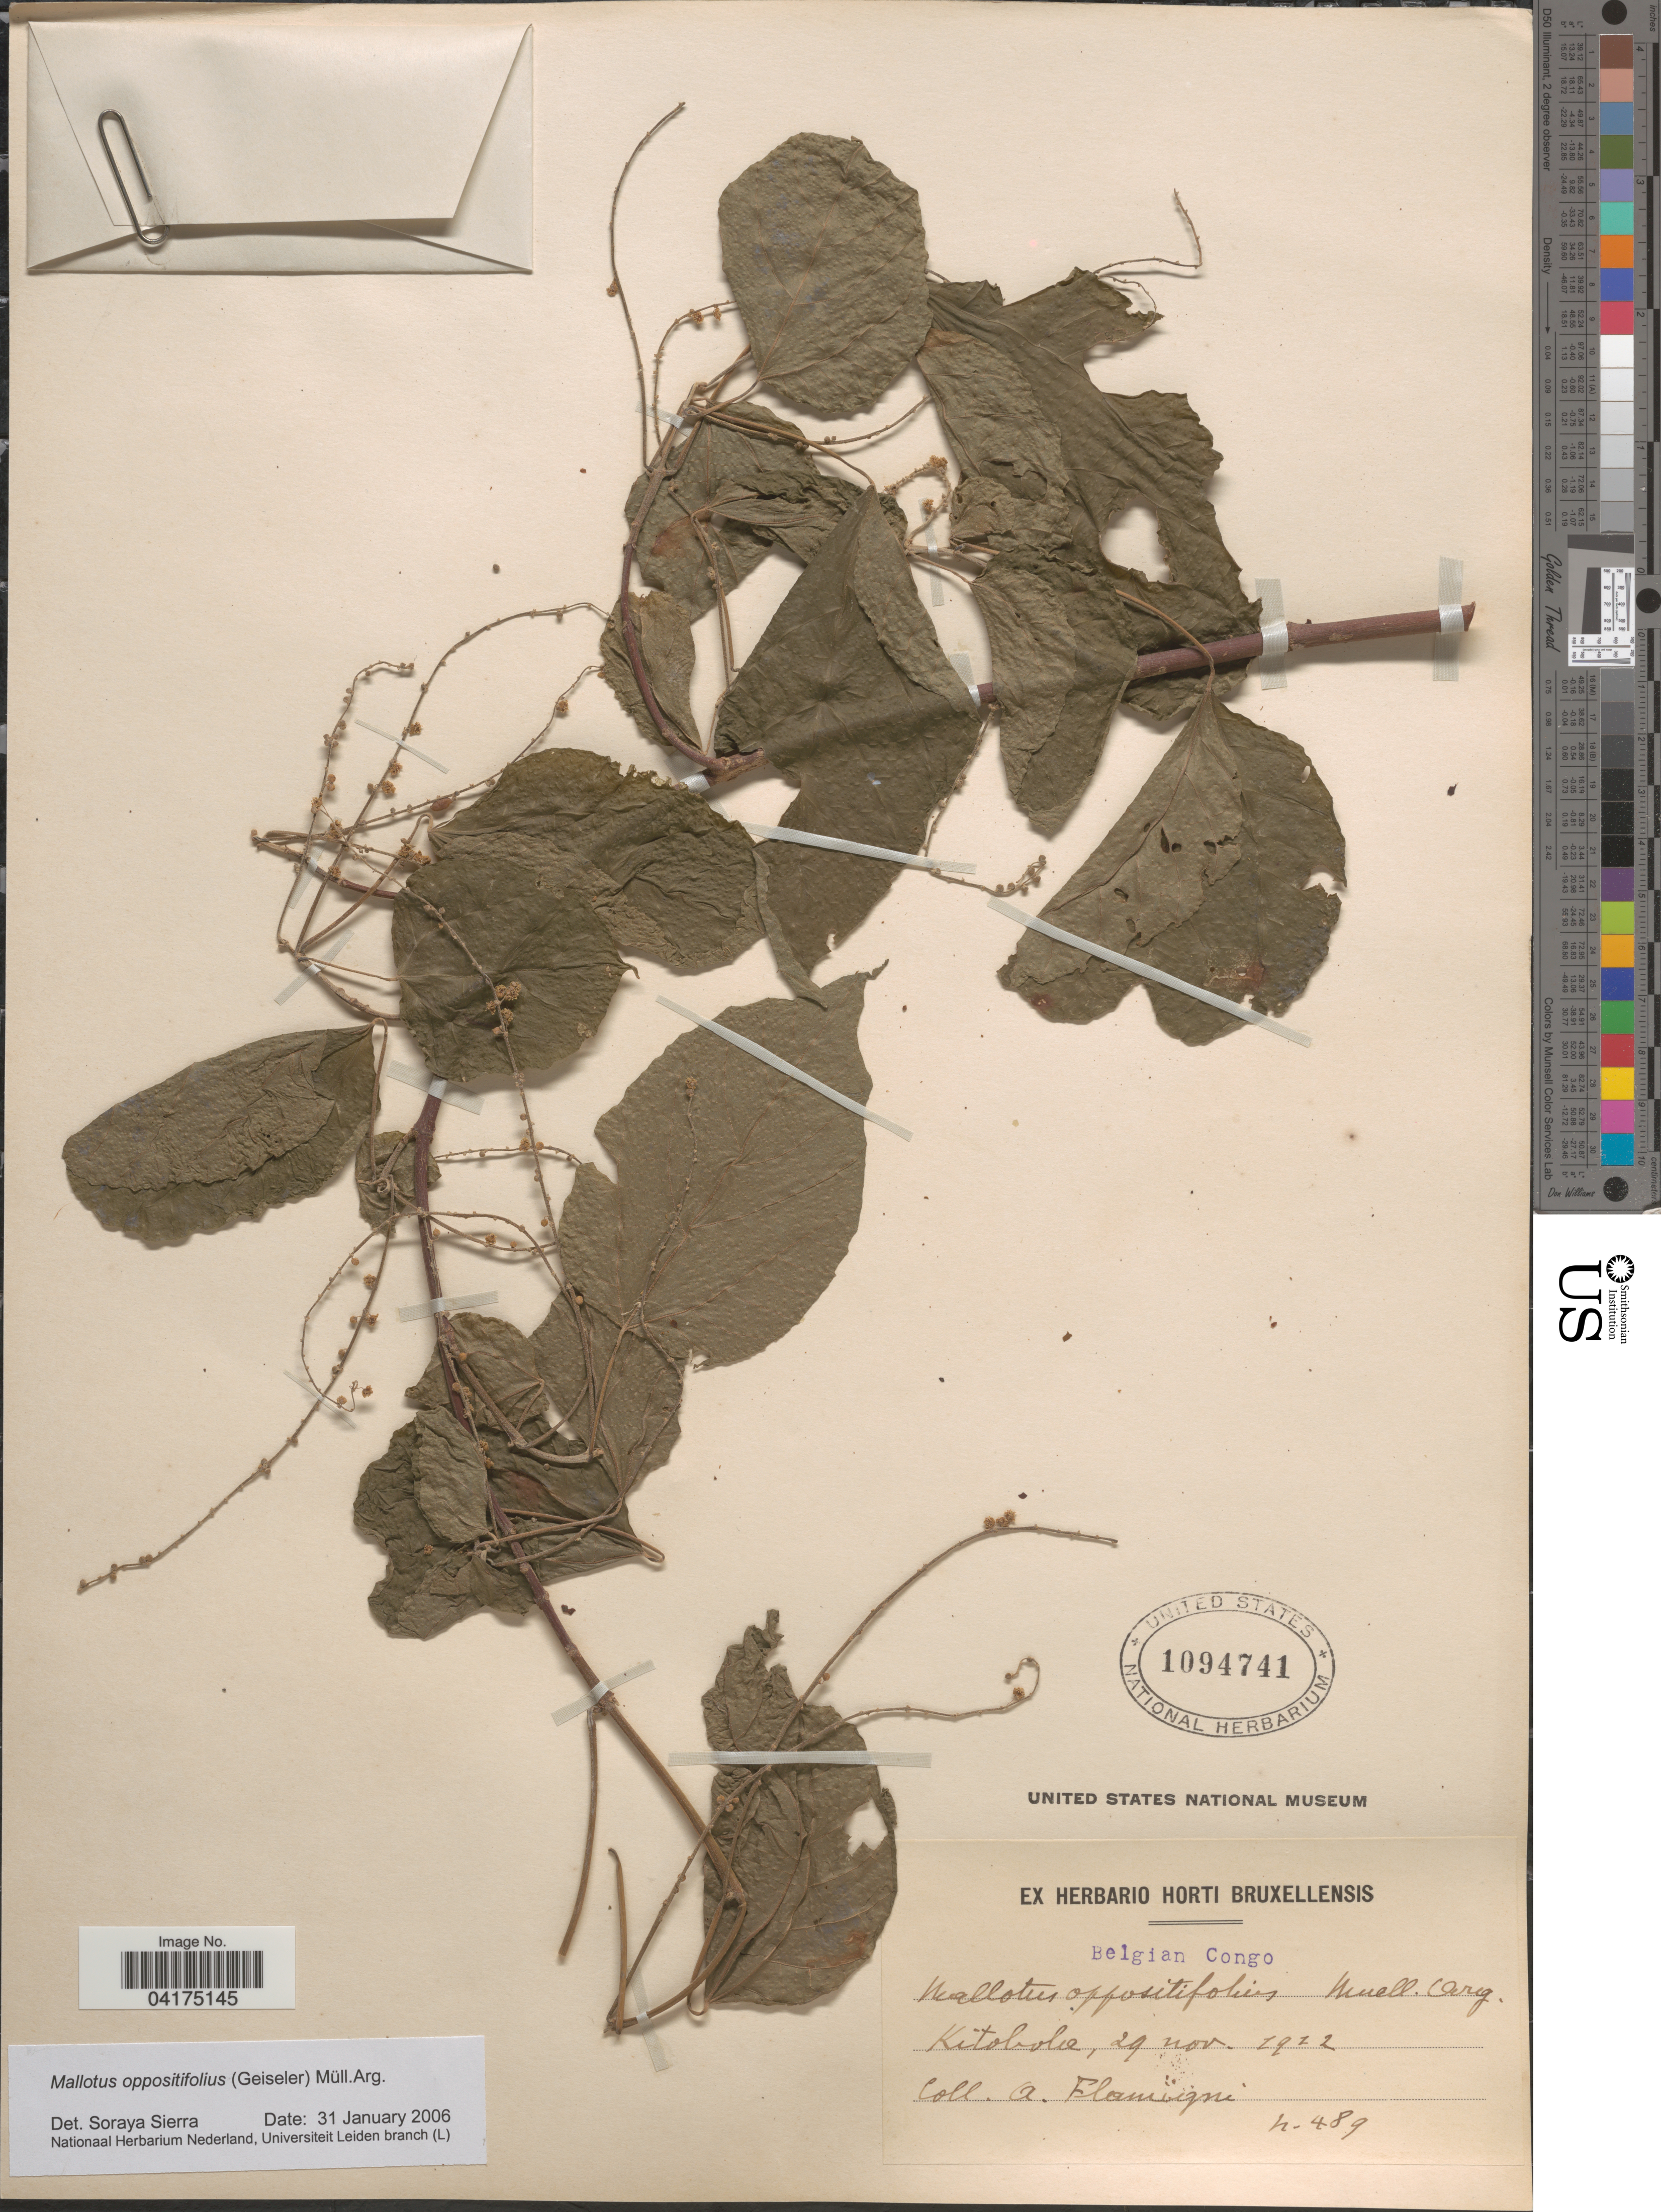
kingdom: Plantae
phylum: Tracheophyta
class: Magnoliopsida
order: Malpighiales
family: Euphorbiaceae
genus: Mallotus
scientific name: Mallotus oppositifolius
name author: (Geiseler) Müll. Arg.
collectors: A. Flamingni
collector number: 489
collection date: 1912-11-29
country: Congo, Democratic Republic of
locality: Belgian Congo. Kitobola.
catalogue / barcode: US 1094741